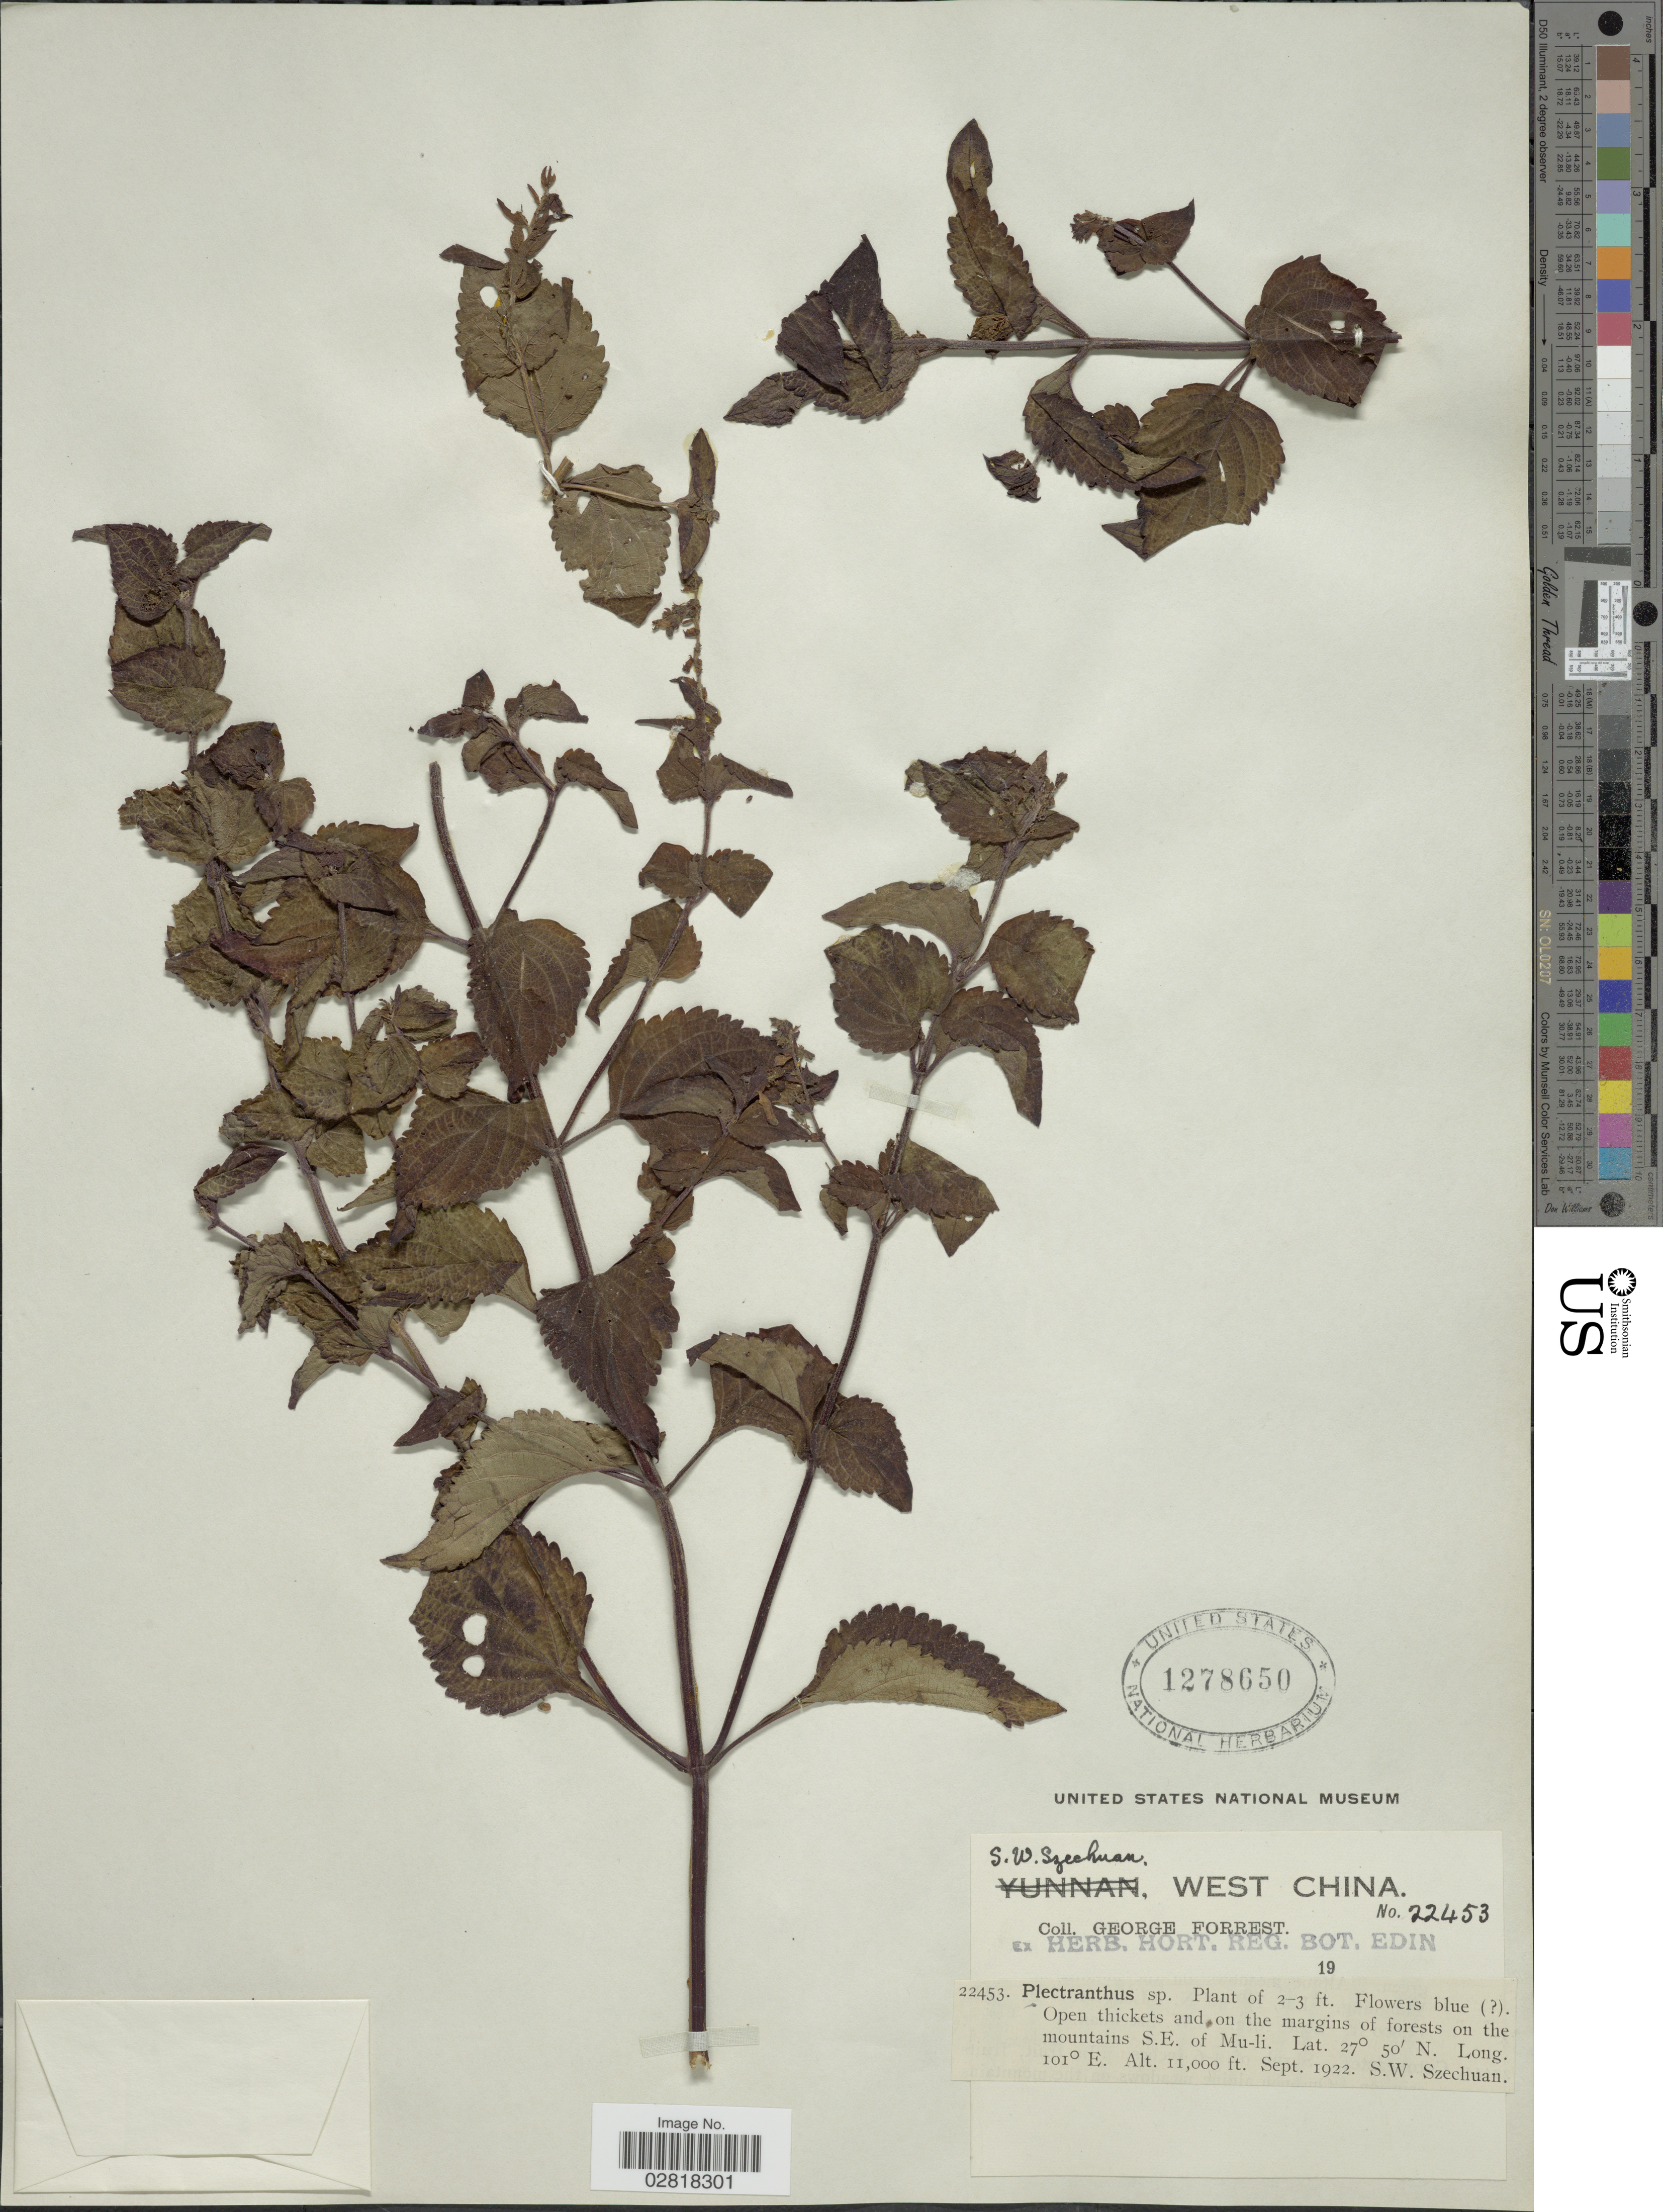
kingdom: Plantae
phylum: Tracheophyta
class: Magnoliopsida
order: Lamiales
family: Lamiaceae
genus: Plectranthus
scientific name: Plectranthus sp.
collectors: G. Forrest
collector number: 22453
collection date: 1922-09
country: China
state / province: Sichuan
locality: West China, on the mountains S.E. of Mu-li, S.W. Szechuan.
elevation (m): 3353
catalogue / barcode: US 1278650